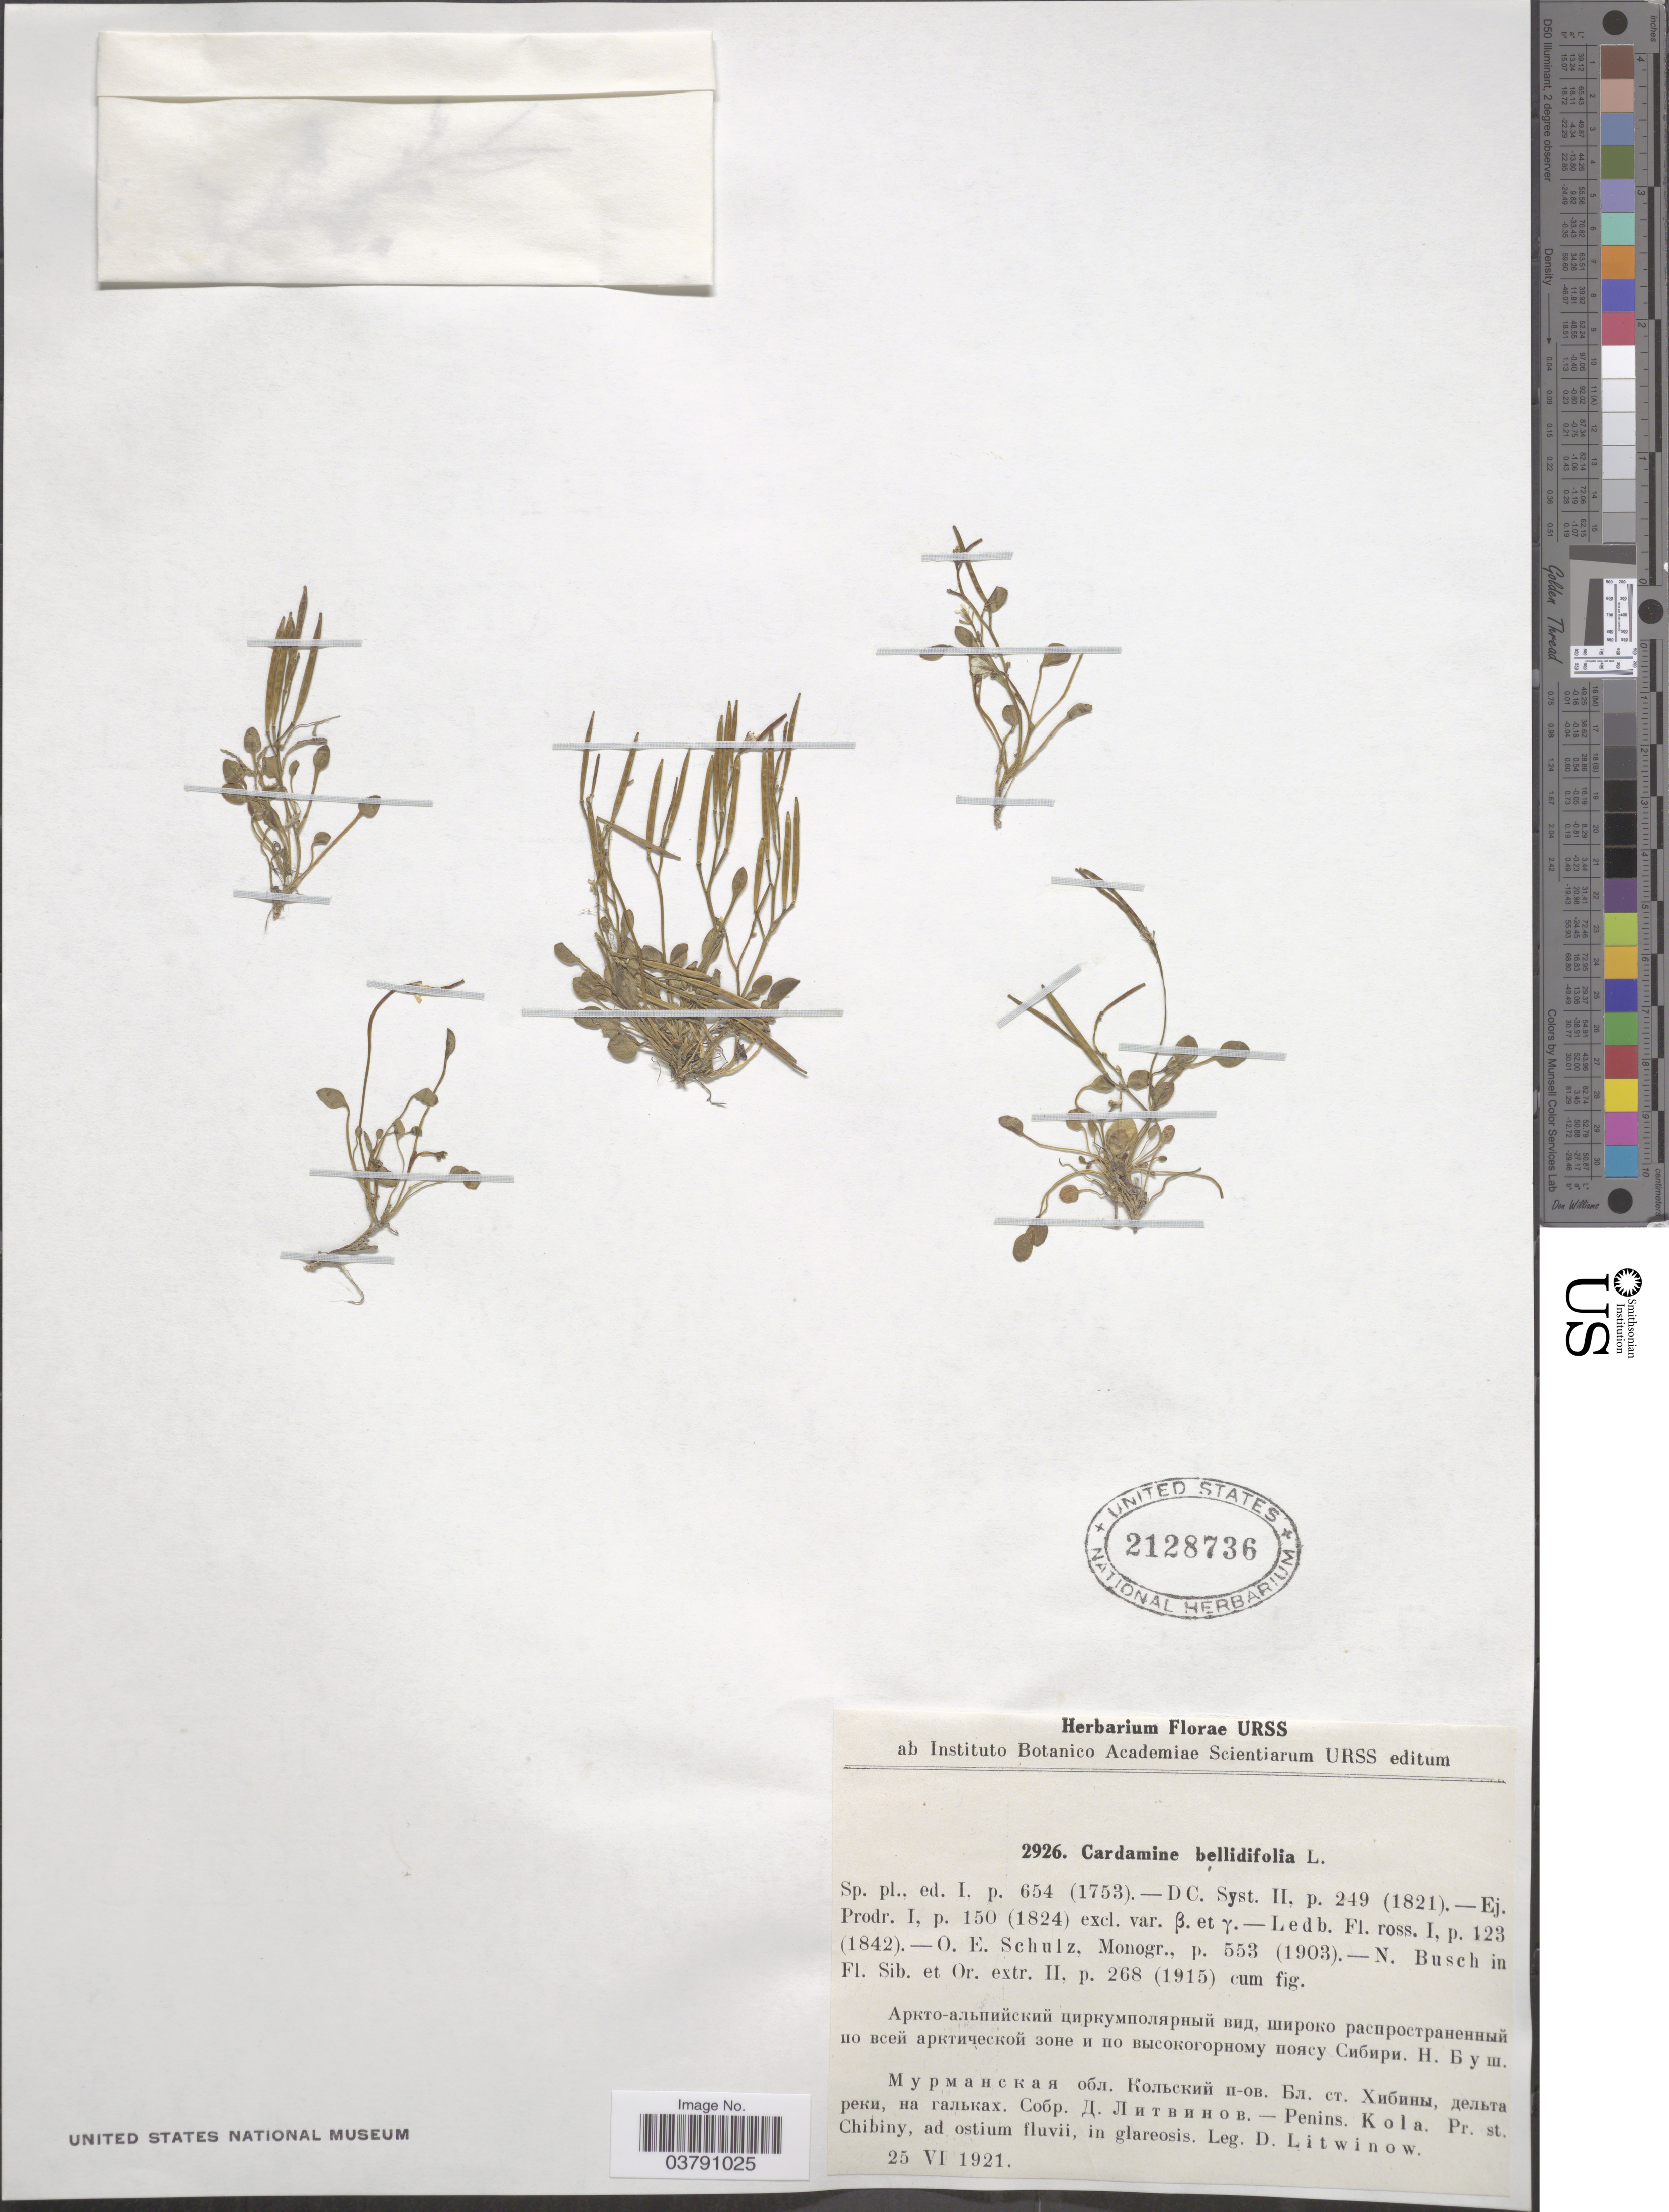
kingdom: Plantae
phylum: Tracheophyta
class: Magnoliopsida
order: Brassicales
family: Brassicaceae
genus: Cardamine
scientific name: Cardamine bellidifolia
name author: L.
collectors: D. Litwinow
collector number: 2926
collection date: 1921-06-25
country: Russian Federation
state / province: Murmansk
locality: Penins. Kola. Pr. st. Chibiny, ad ostium fluvii, in glareosis.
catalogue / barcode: US 2128736